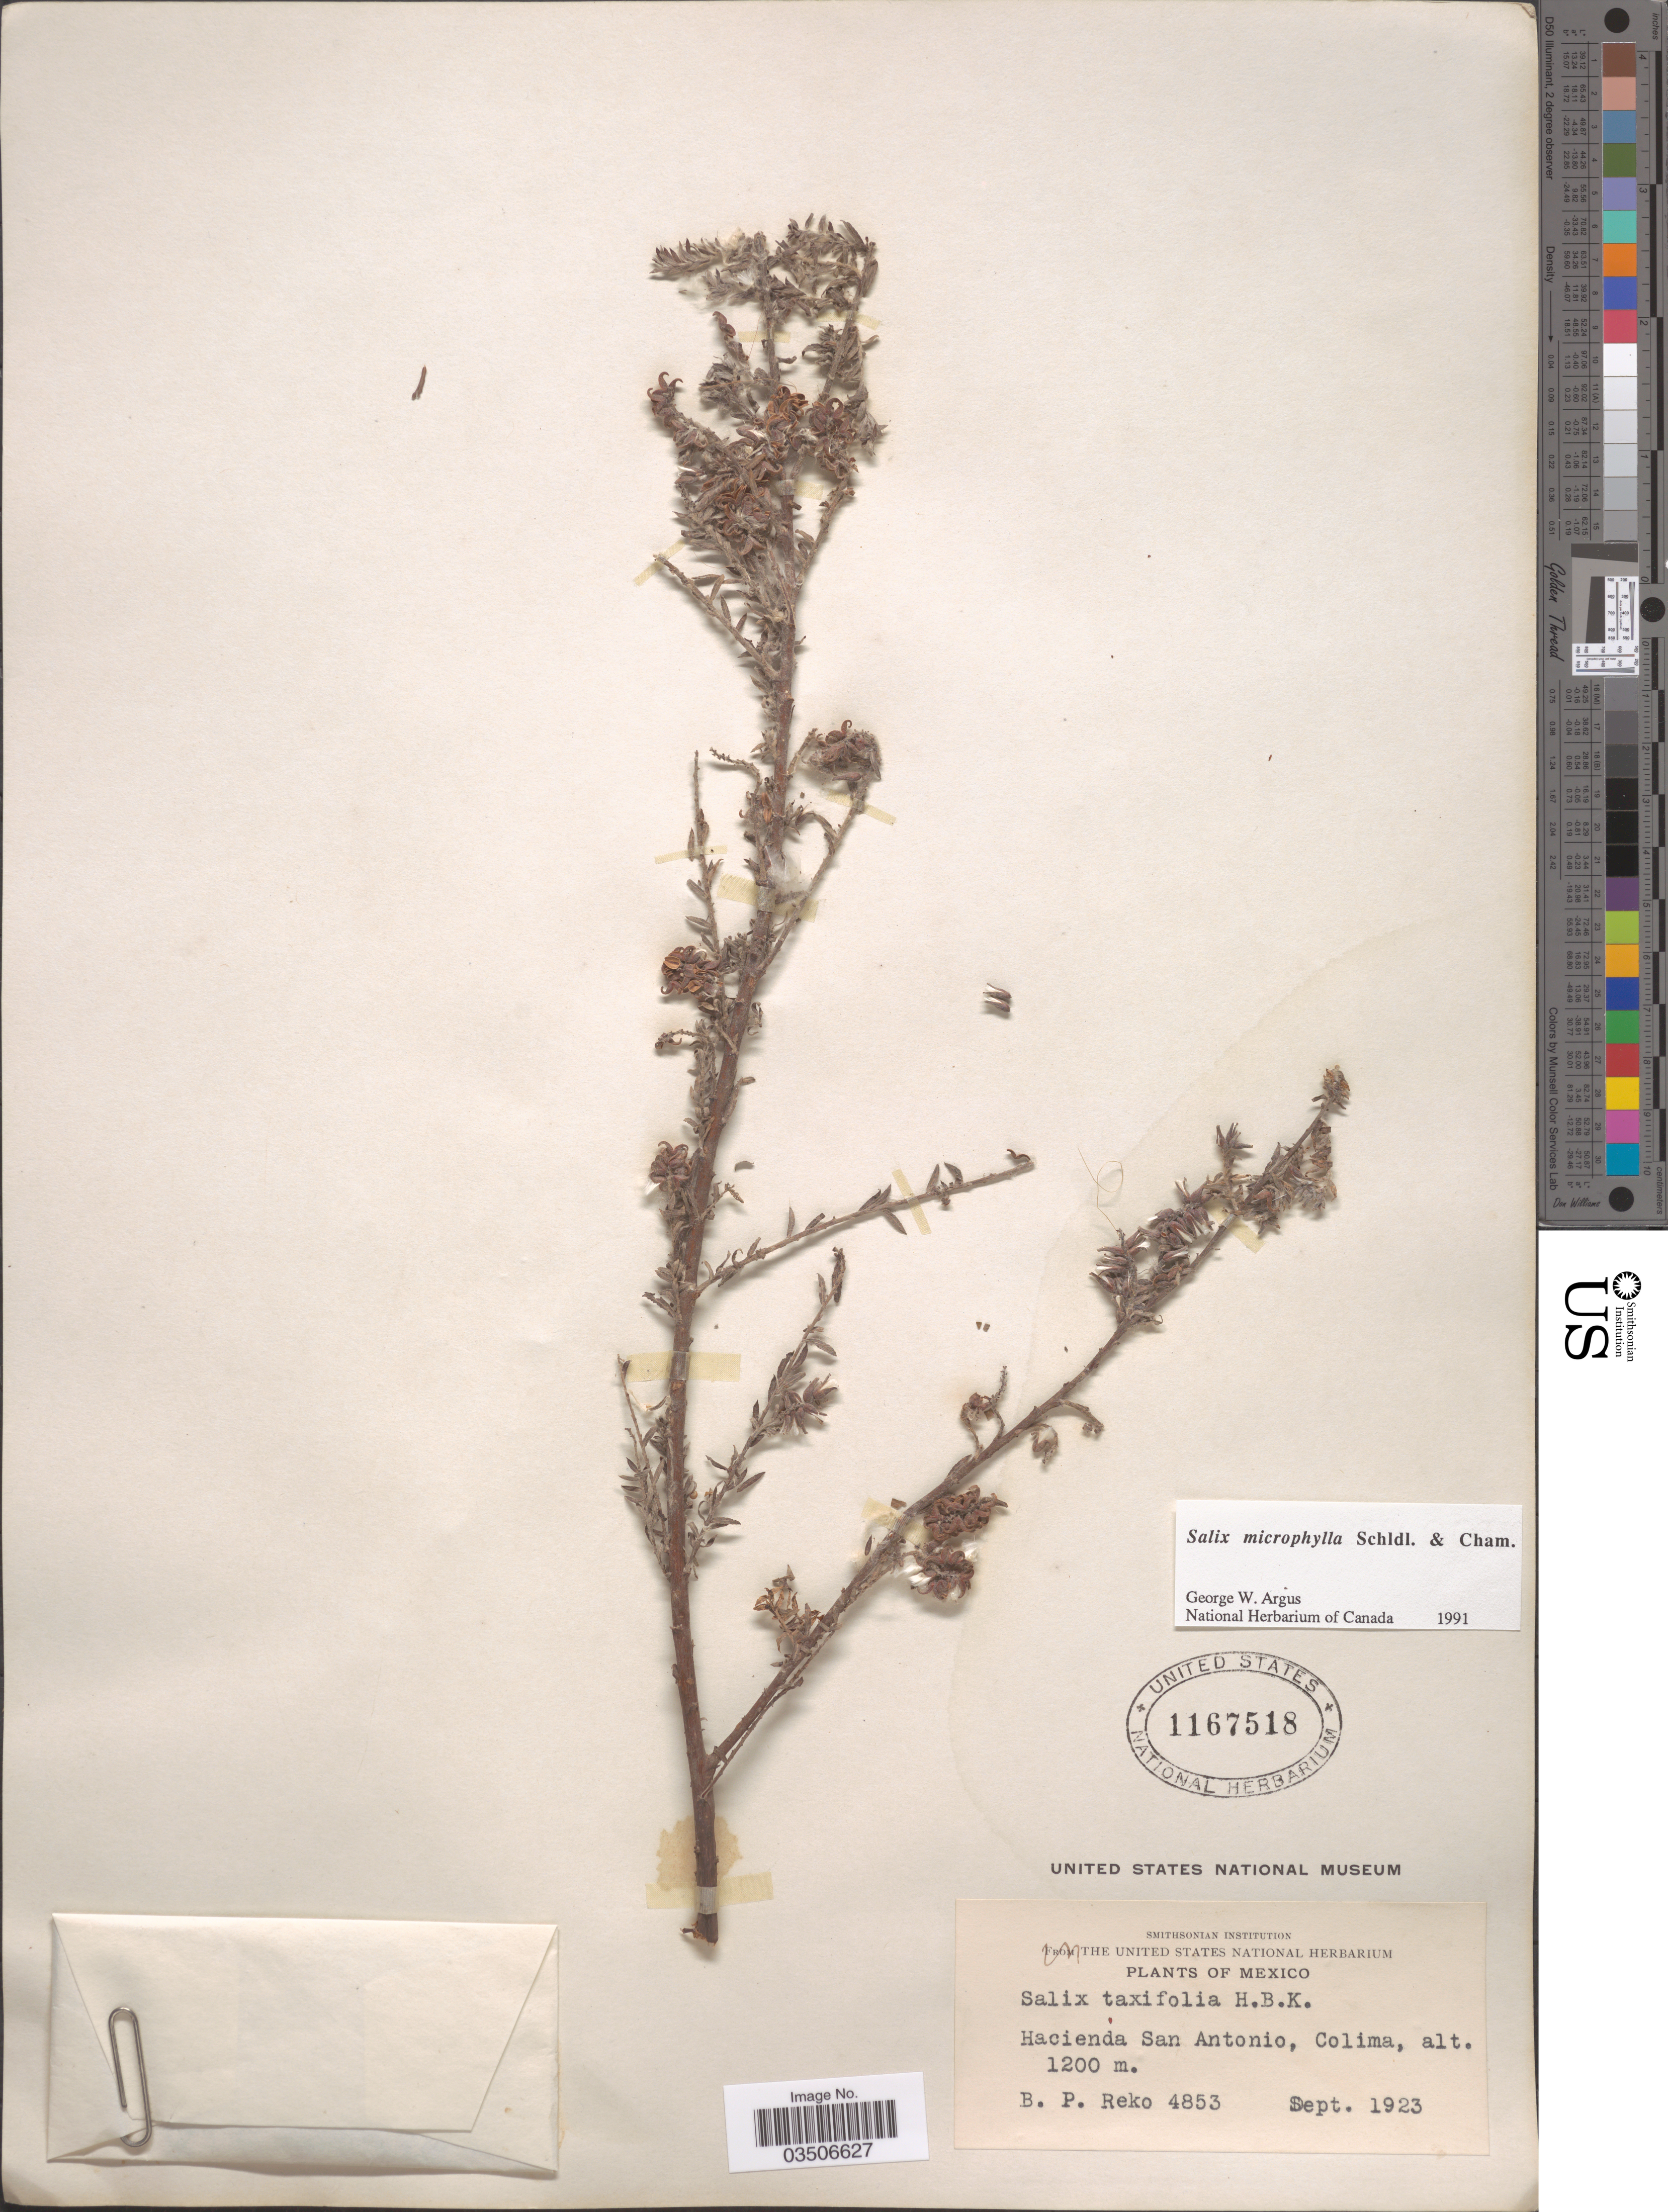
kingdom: Plantae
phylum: Tracheophyta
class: Magnoliopsida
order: Malpighiales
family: Salicaceae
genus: Salix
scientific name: Salix microphylla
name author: Schltdl. & Cham.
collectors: B. P. Reko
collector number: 4853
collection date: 1923-09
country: Mexico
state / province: Colima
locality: Hacienda San Antonio.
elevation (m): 1200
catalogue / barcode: US 1167518